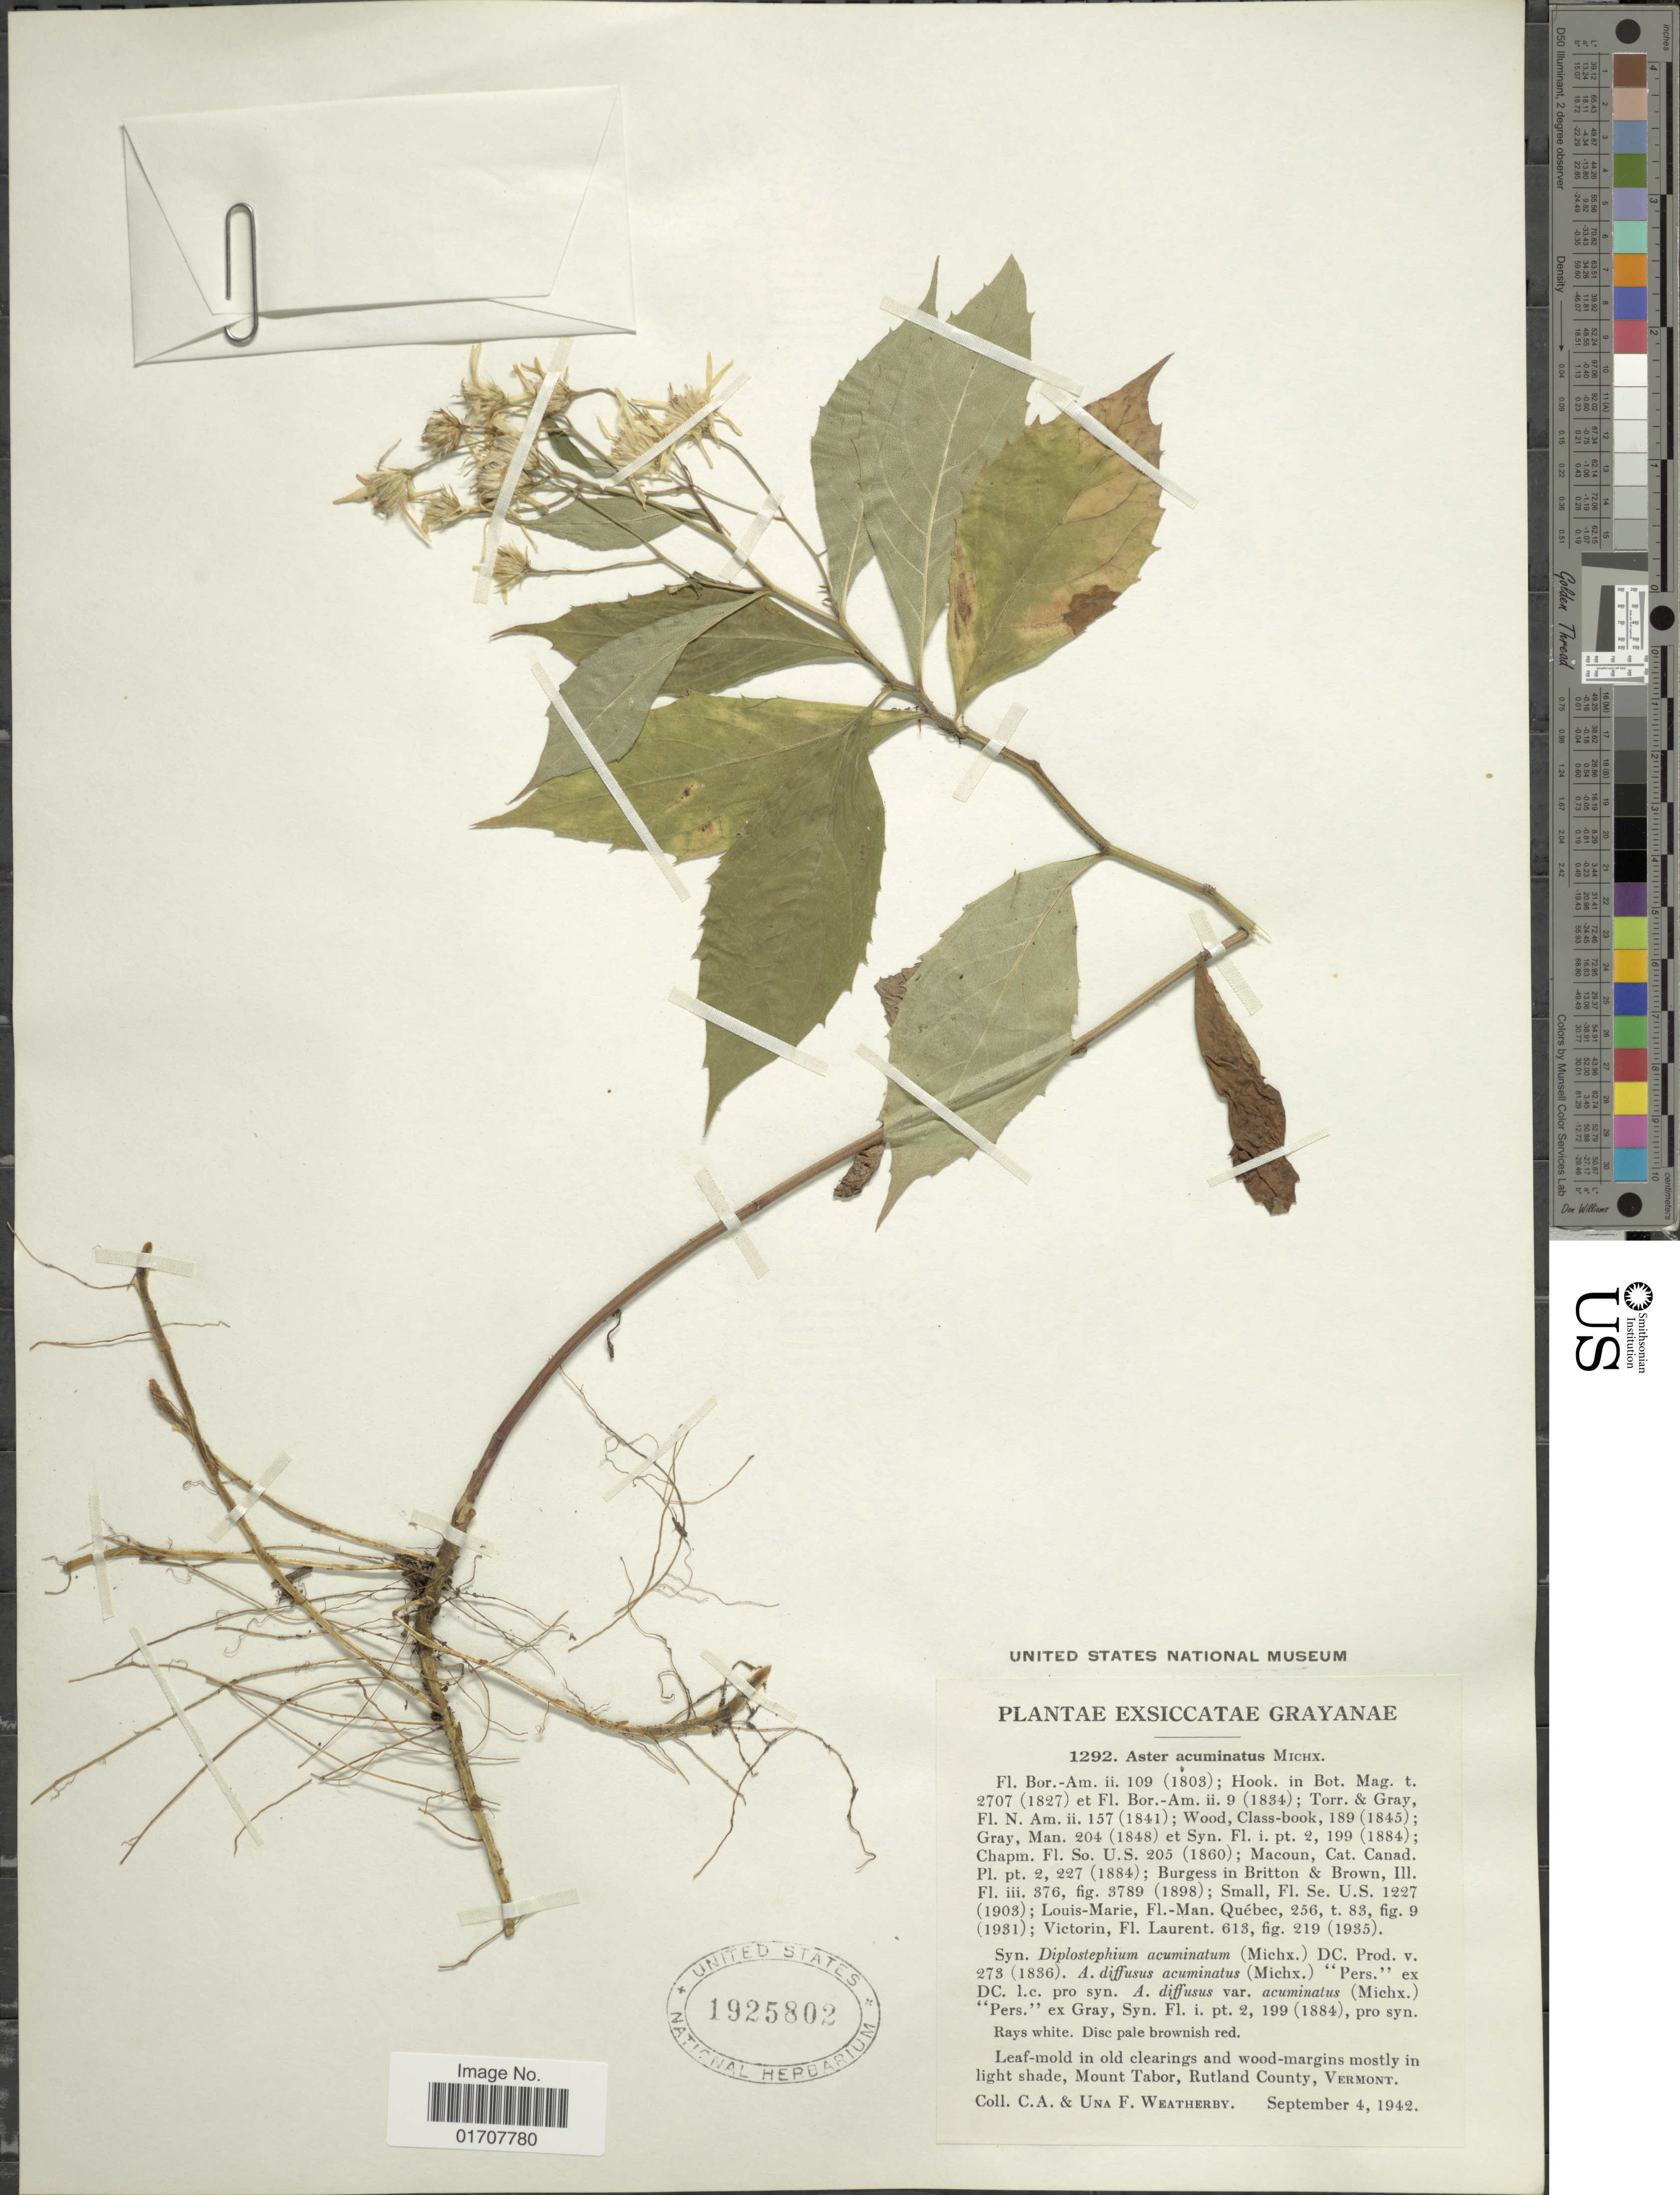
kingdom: Plantae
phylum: Tracheophyta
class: Magnoliopsida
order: Asterales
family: Asteraceae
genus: Oclemena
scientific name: Oclemena acuminata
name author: (Michx.) Greene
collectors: C. A. Weatherby & U. Weatherby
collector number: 1292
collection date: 1942-09-04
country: United States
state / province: Vermont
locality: Leaf-mold in old clearrings and wood-margin mostly in light shade, Mount Tabor, Rutland County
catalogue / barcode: US 1925802